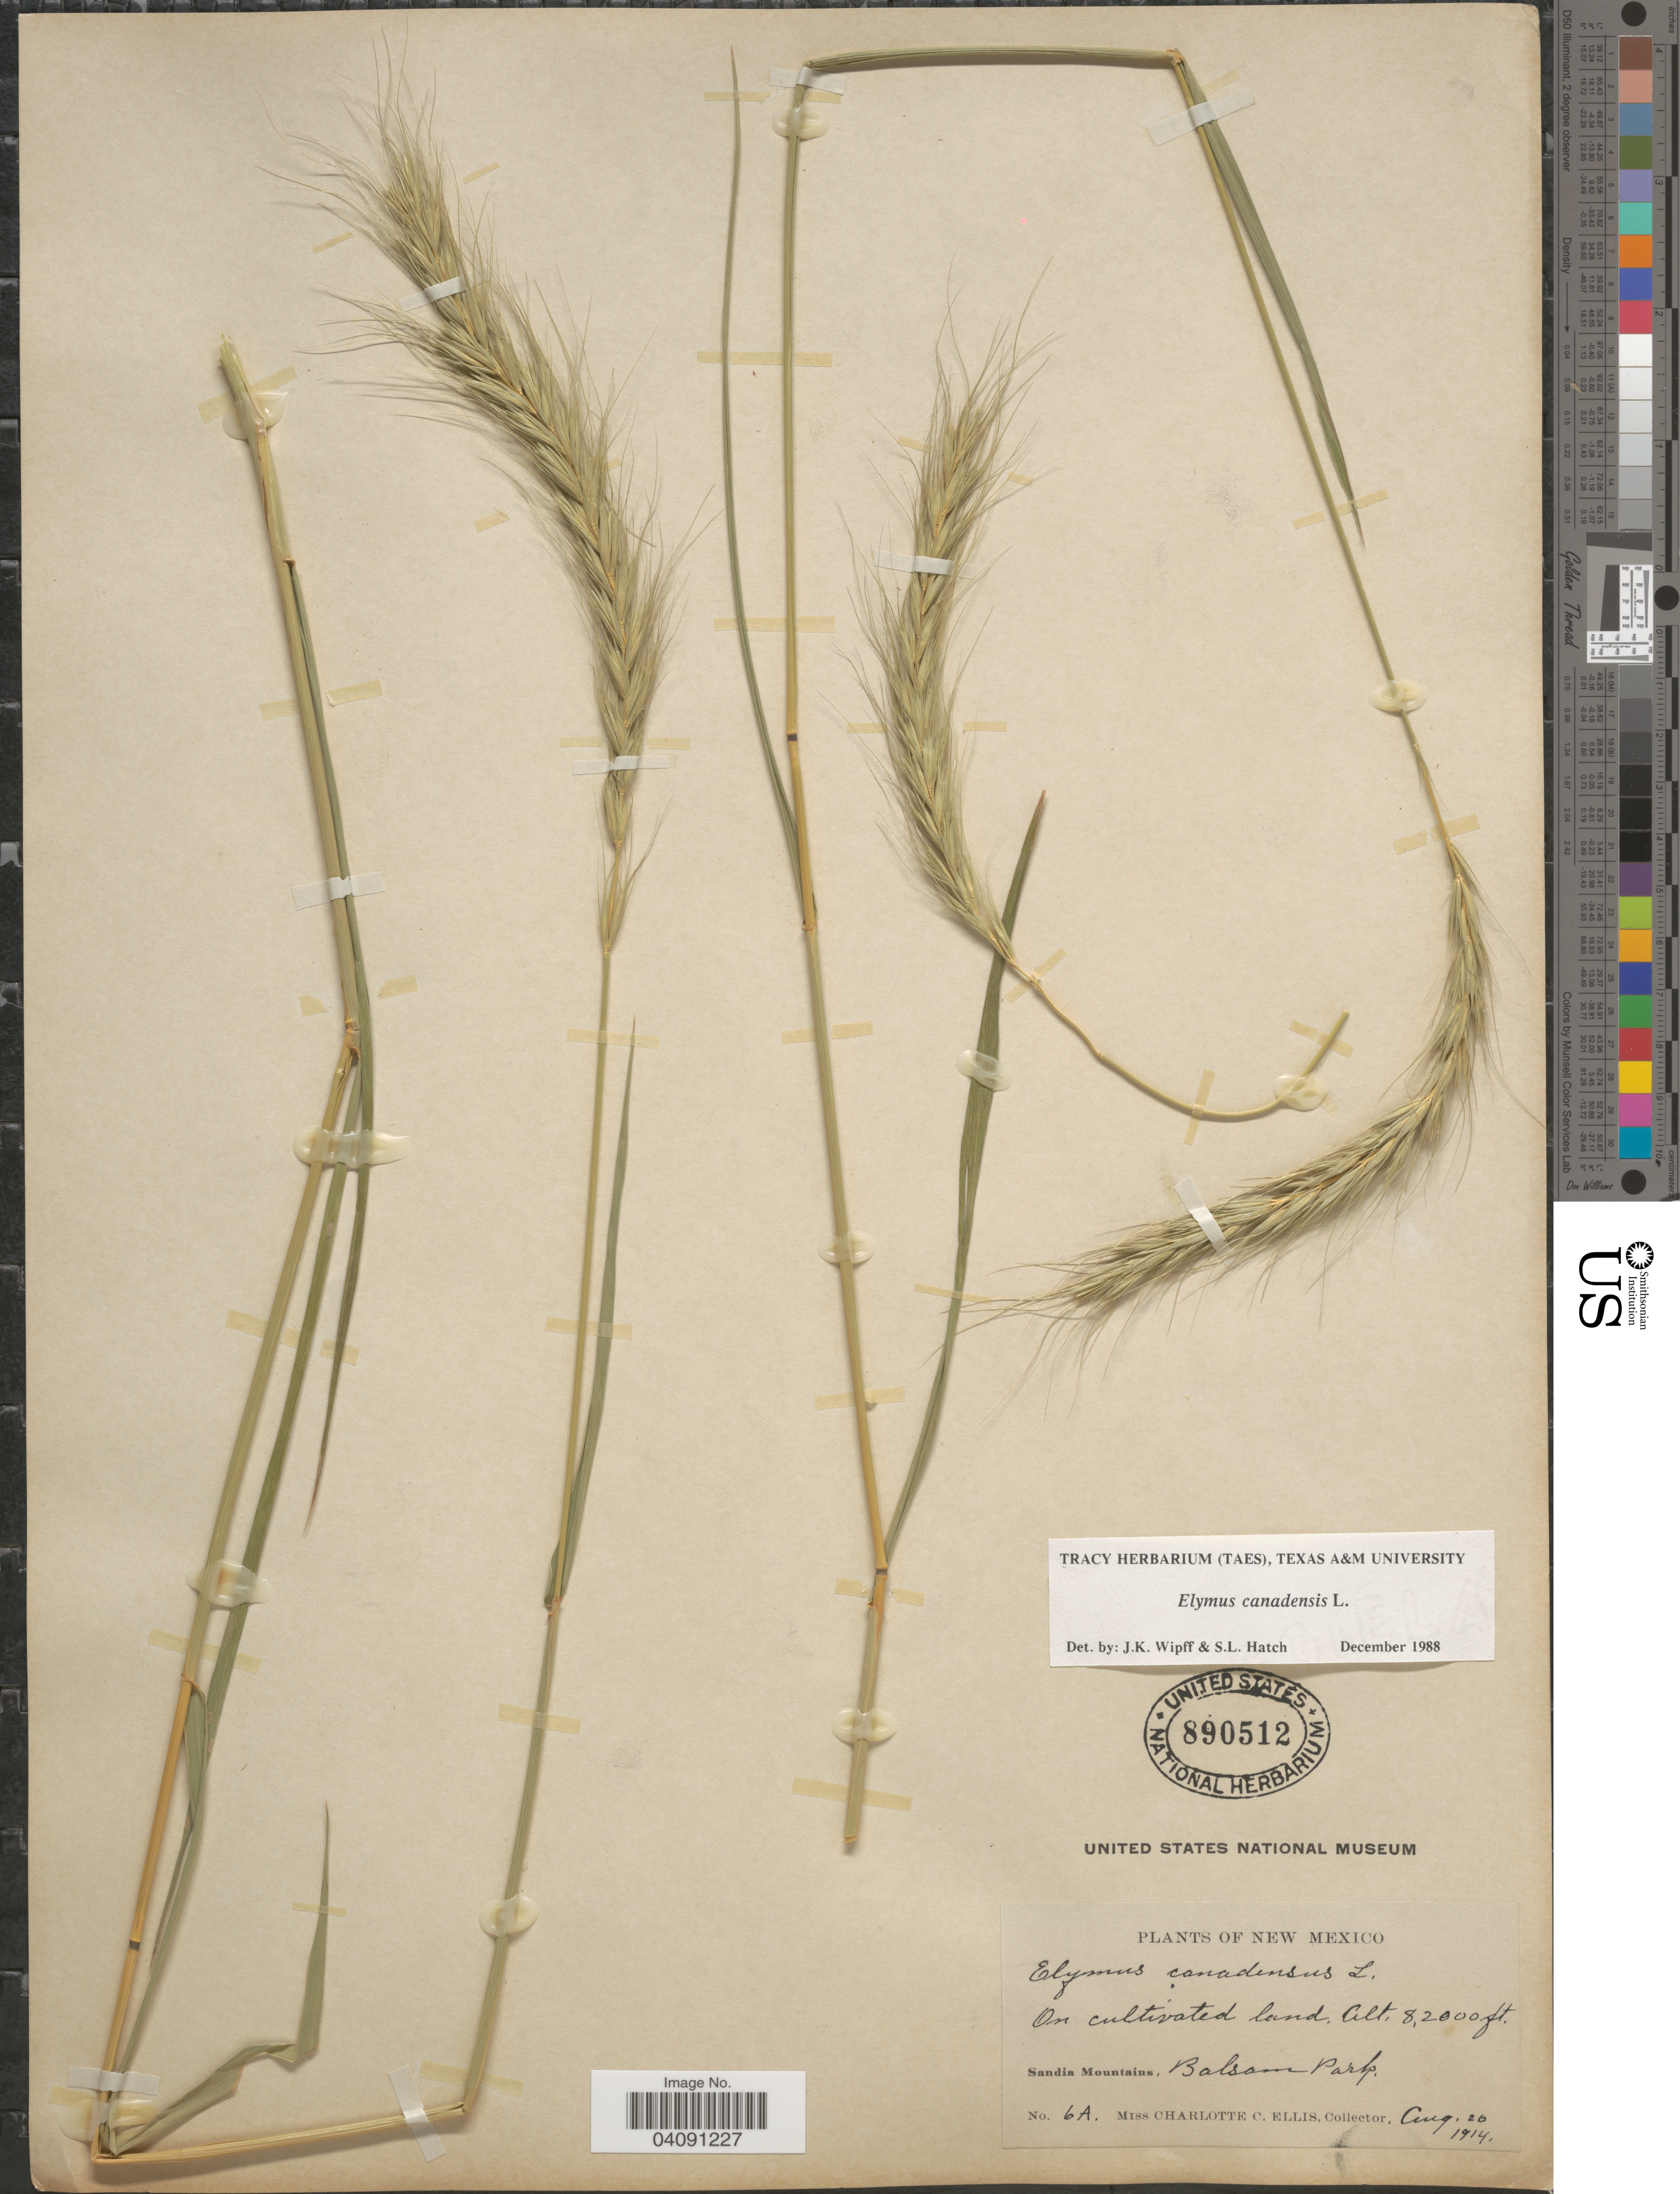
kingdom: Plantae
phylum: Tracheophyta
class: Liliopsida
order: Poales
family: Poaceae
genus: Elymus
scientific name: Elymus canadensis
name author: L.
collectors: C. C. Ellis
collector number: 6A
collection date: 1914-08-20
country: United States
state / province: New Mexico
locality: Sandia Mountains, Balsam Park.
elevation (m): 24994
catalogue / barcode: US 890512